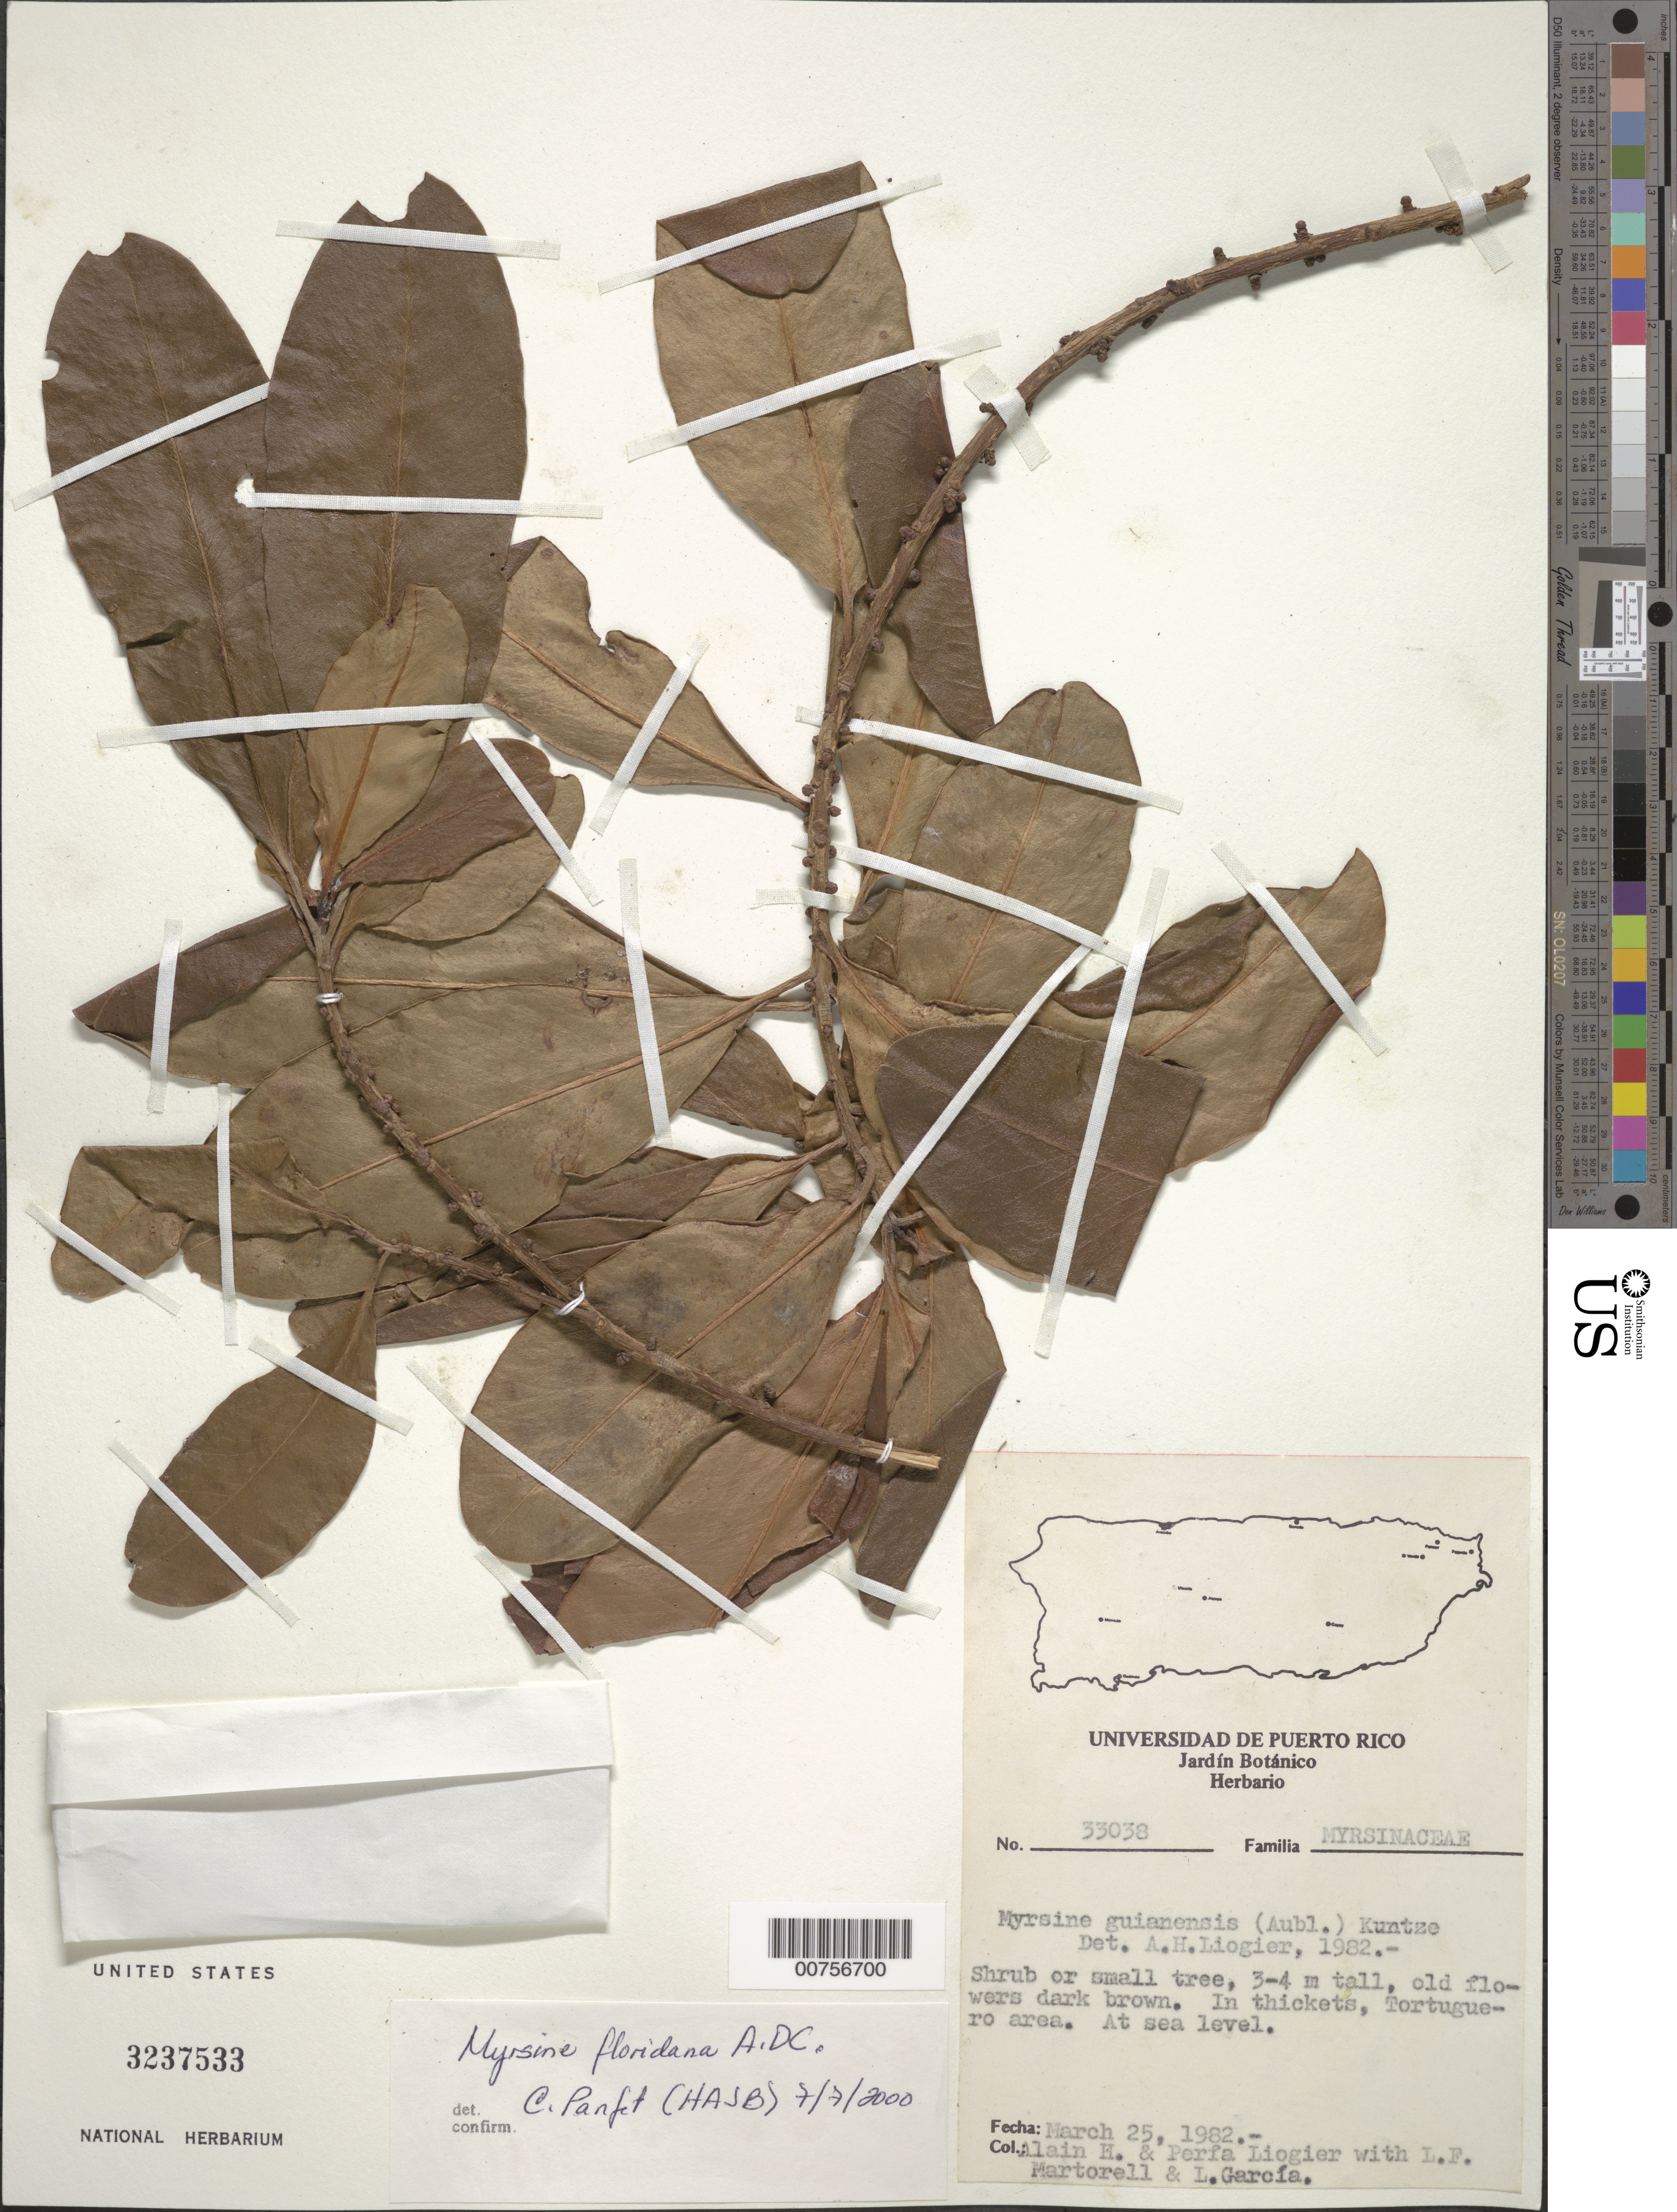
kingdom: Plantae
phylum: Tracheophyta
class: Magnoliopsida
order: Ericales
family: Primulaceae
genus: Myrsine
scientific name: Myrsine floridana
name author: A. DC.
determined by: Panfet, C.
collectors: A. H. Liogier, M. P. Liogier, L. Martorell & L. Garcia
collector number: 33038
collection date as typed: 25 Mar 1982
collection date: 1982-03-25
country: Puerto Rico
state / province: Vega Baja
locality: Tortuguero area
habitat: In thickets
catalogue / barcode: US 3237533